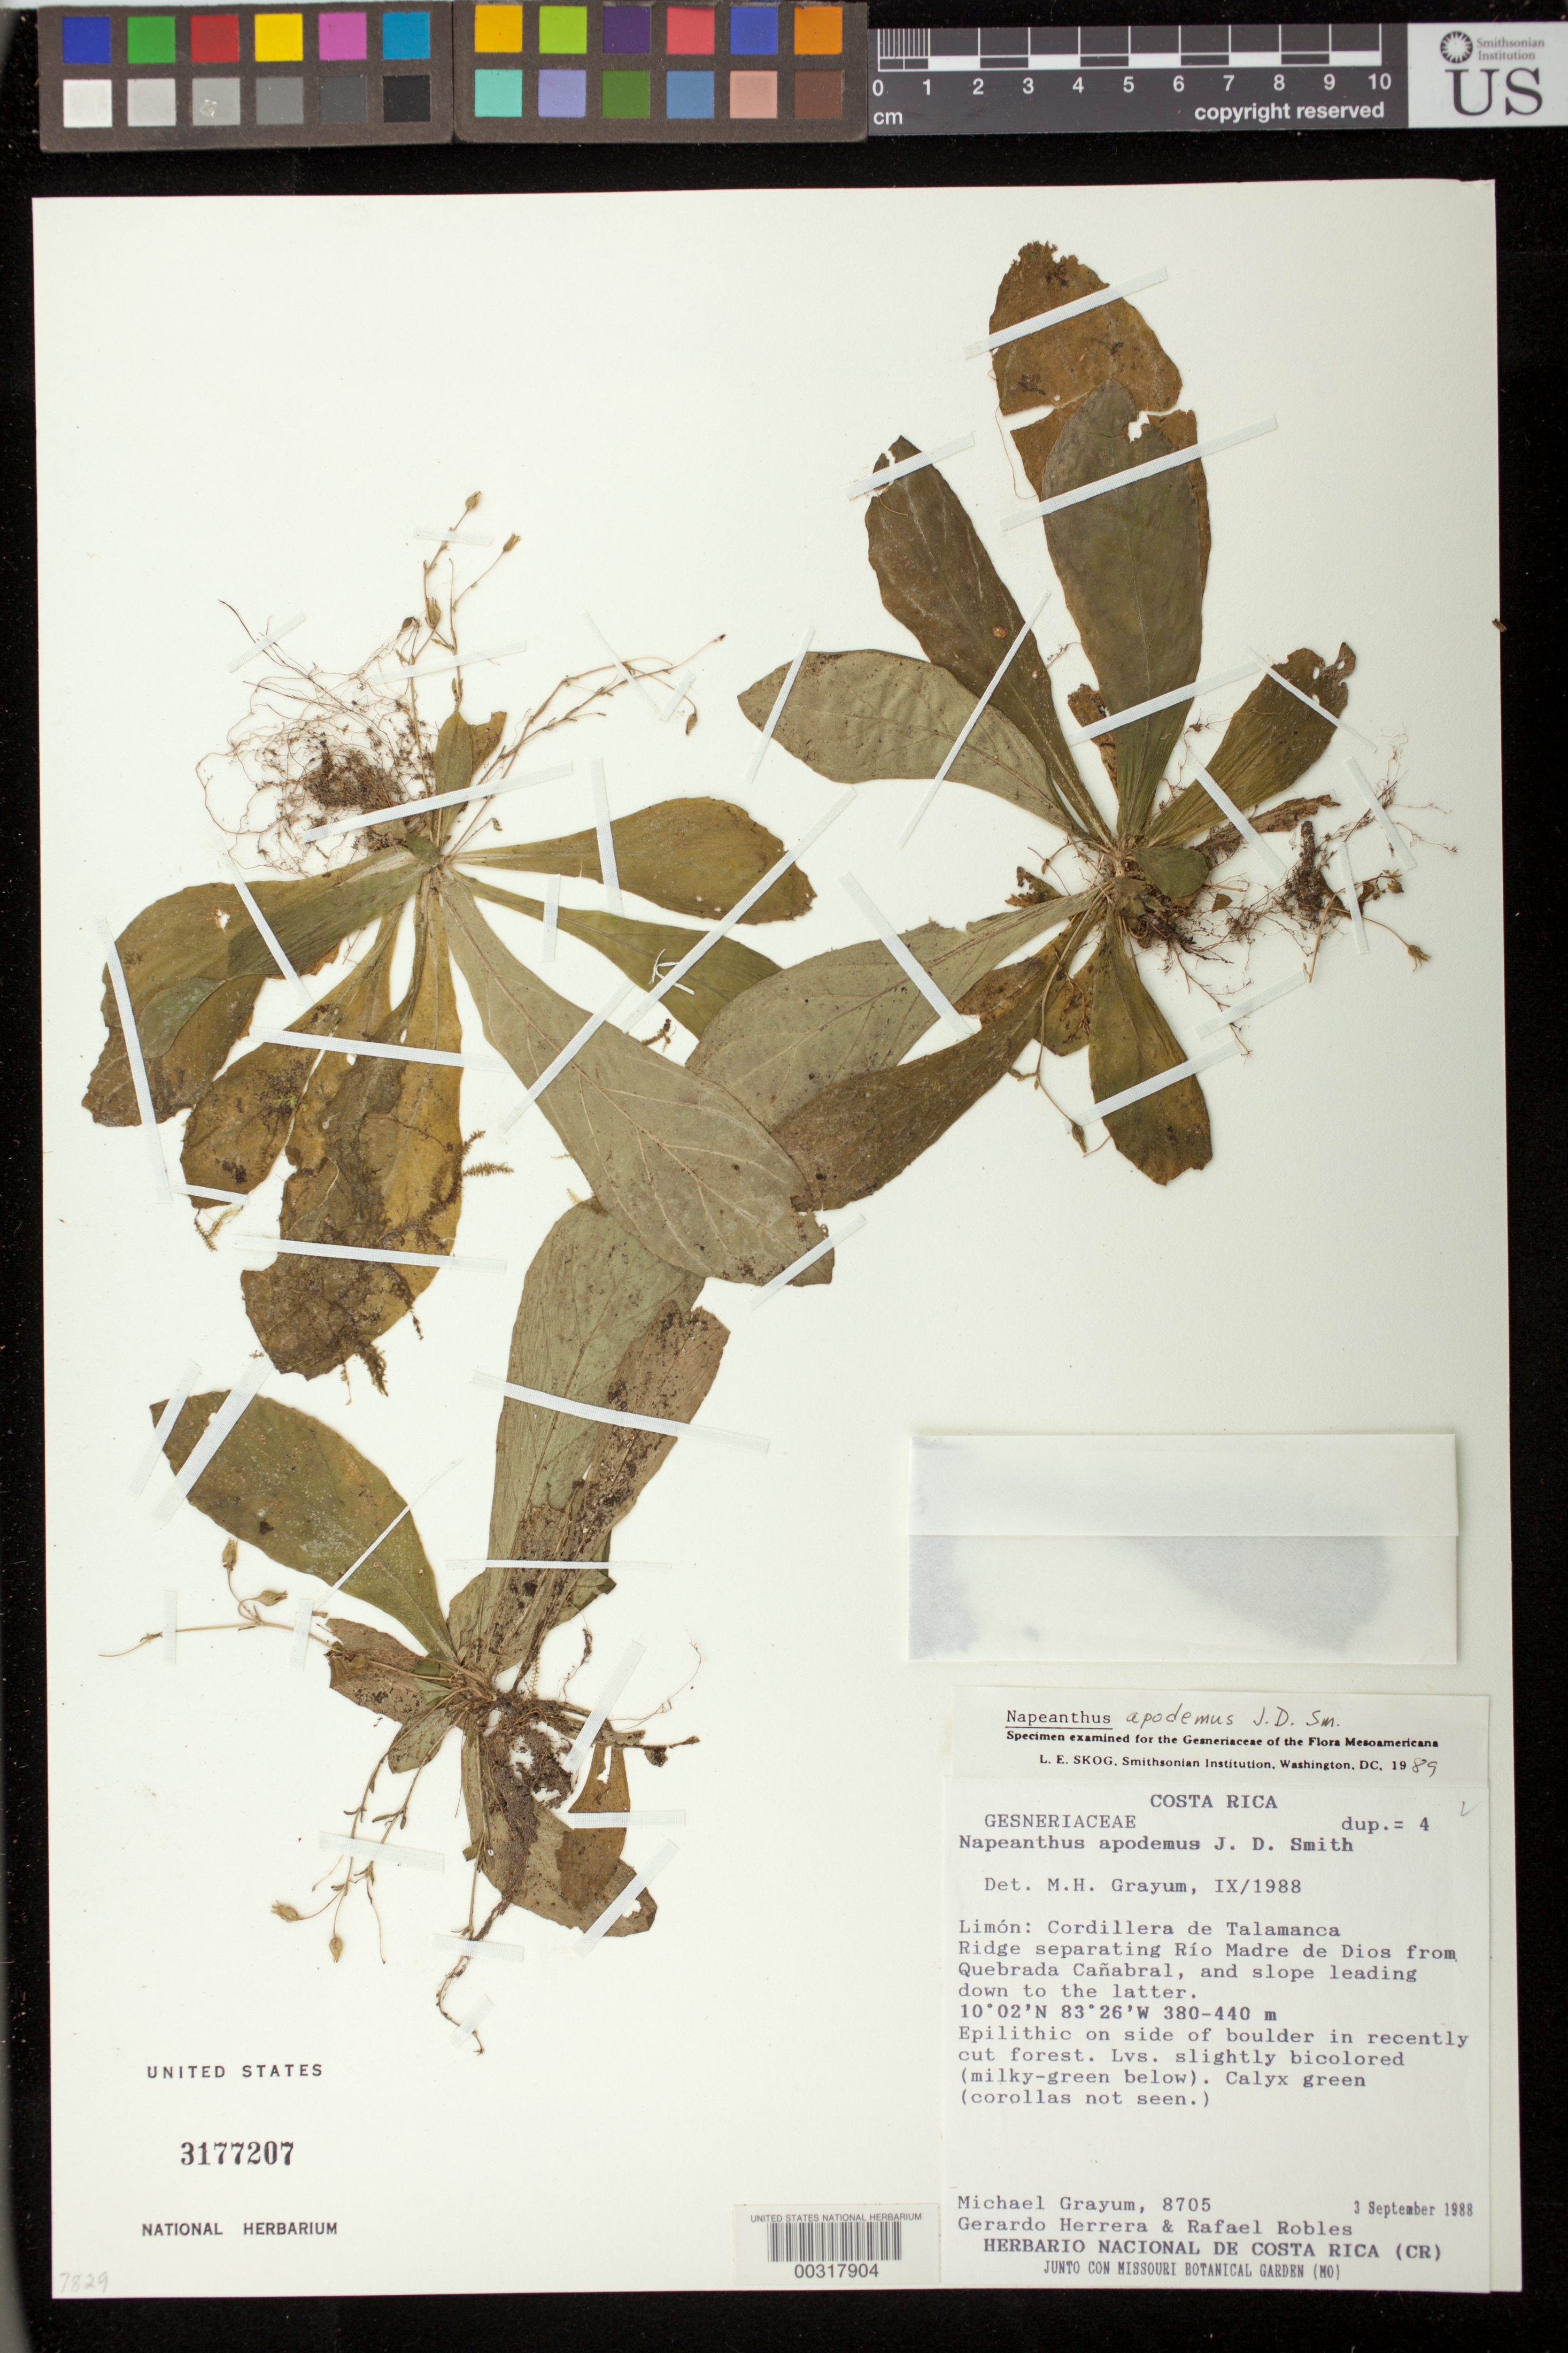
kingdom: Plantae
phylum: Tracheophyta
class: Magnoliopsida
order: Lamiales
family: Gesneriaceae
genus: Napeanthus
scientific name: Napeanthus apodemus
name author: Donn. Sm.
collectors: M. H. Grayum, G. Herrera & R. Robles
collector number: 8705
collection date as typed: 03 Sep 1988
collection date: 1988-09-03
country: Costa Rica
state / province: Limón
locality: Cordillera de Talamanca, ridge separating Rio Madre de Dios from Quebrada Canabral, and slope leading down to the latter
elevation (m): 380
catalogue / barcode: US 3177207